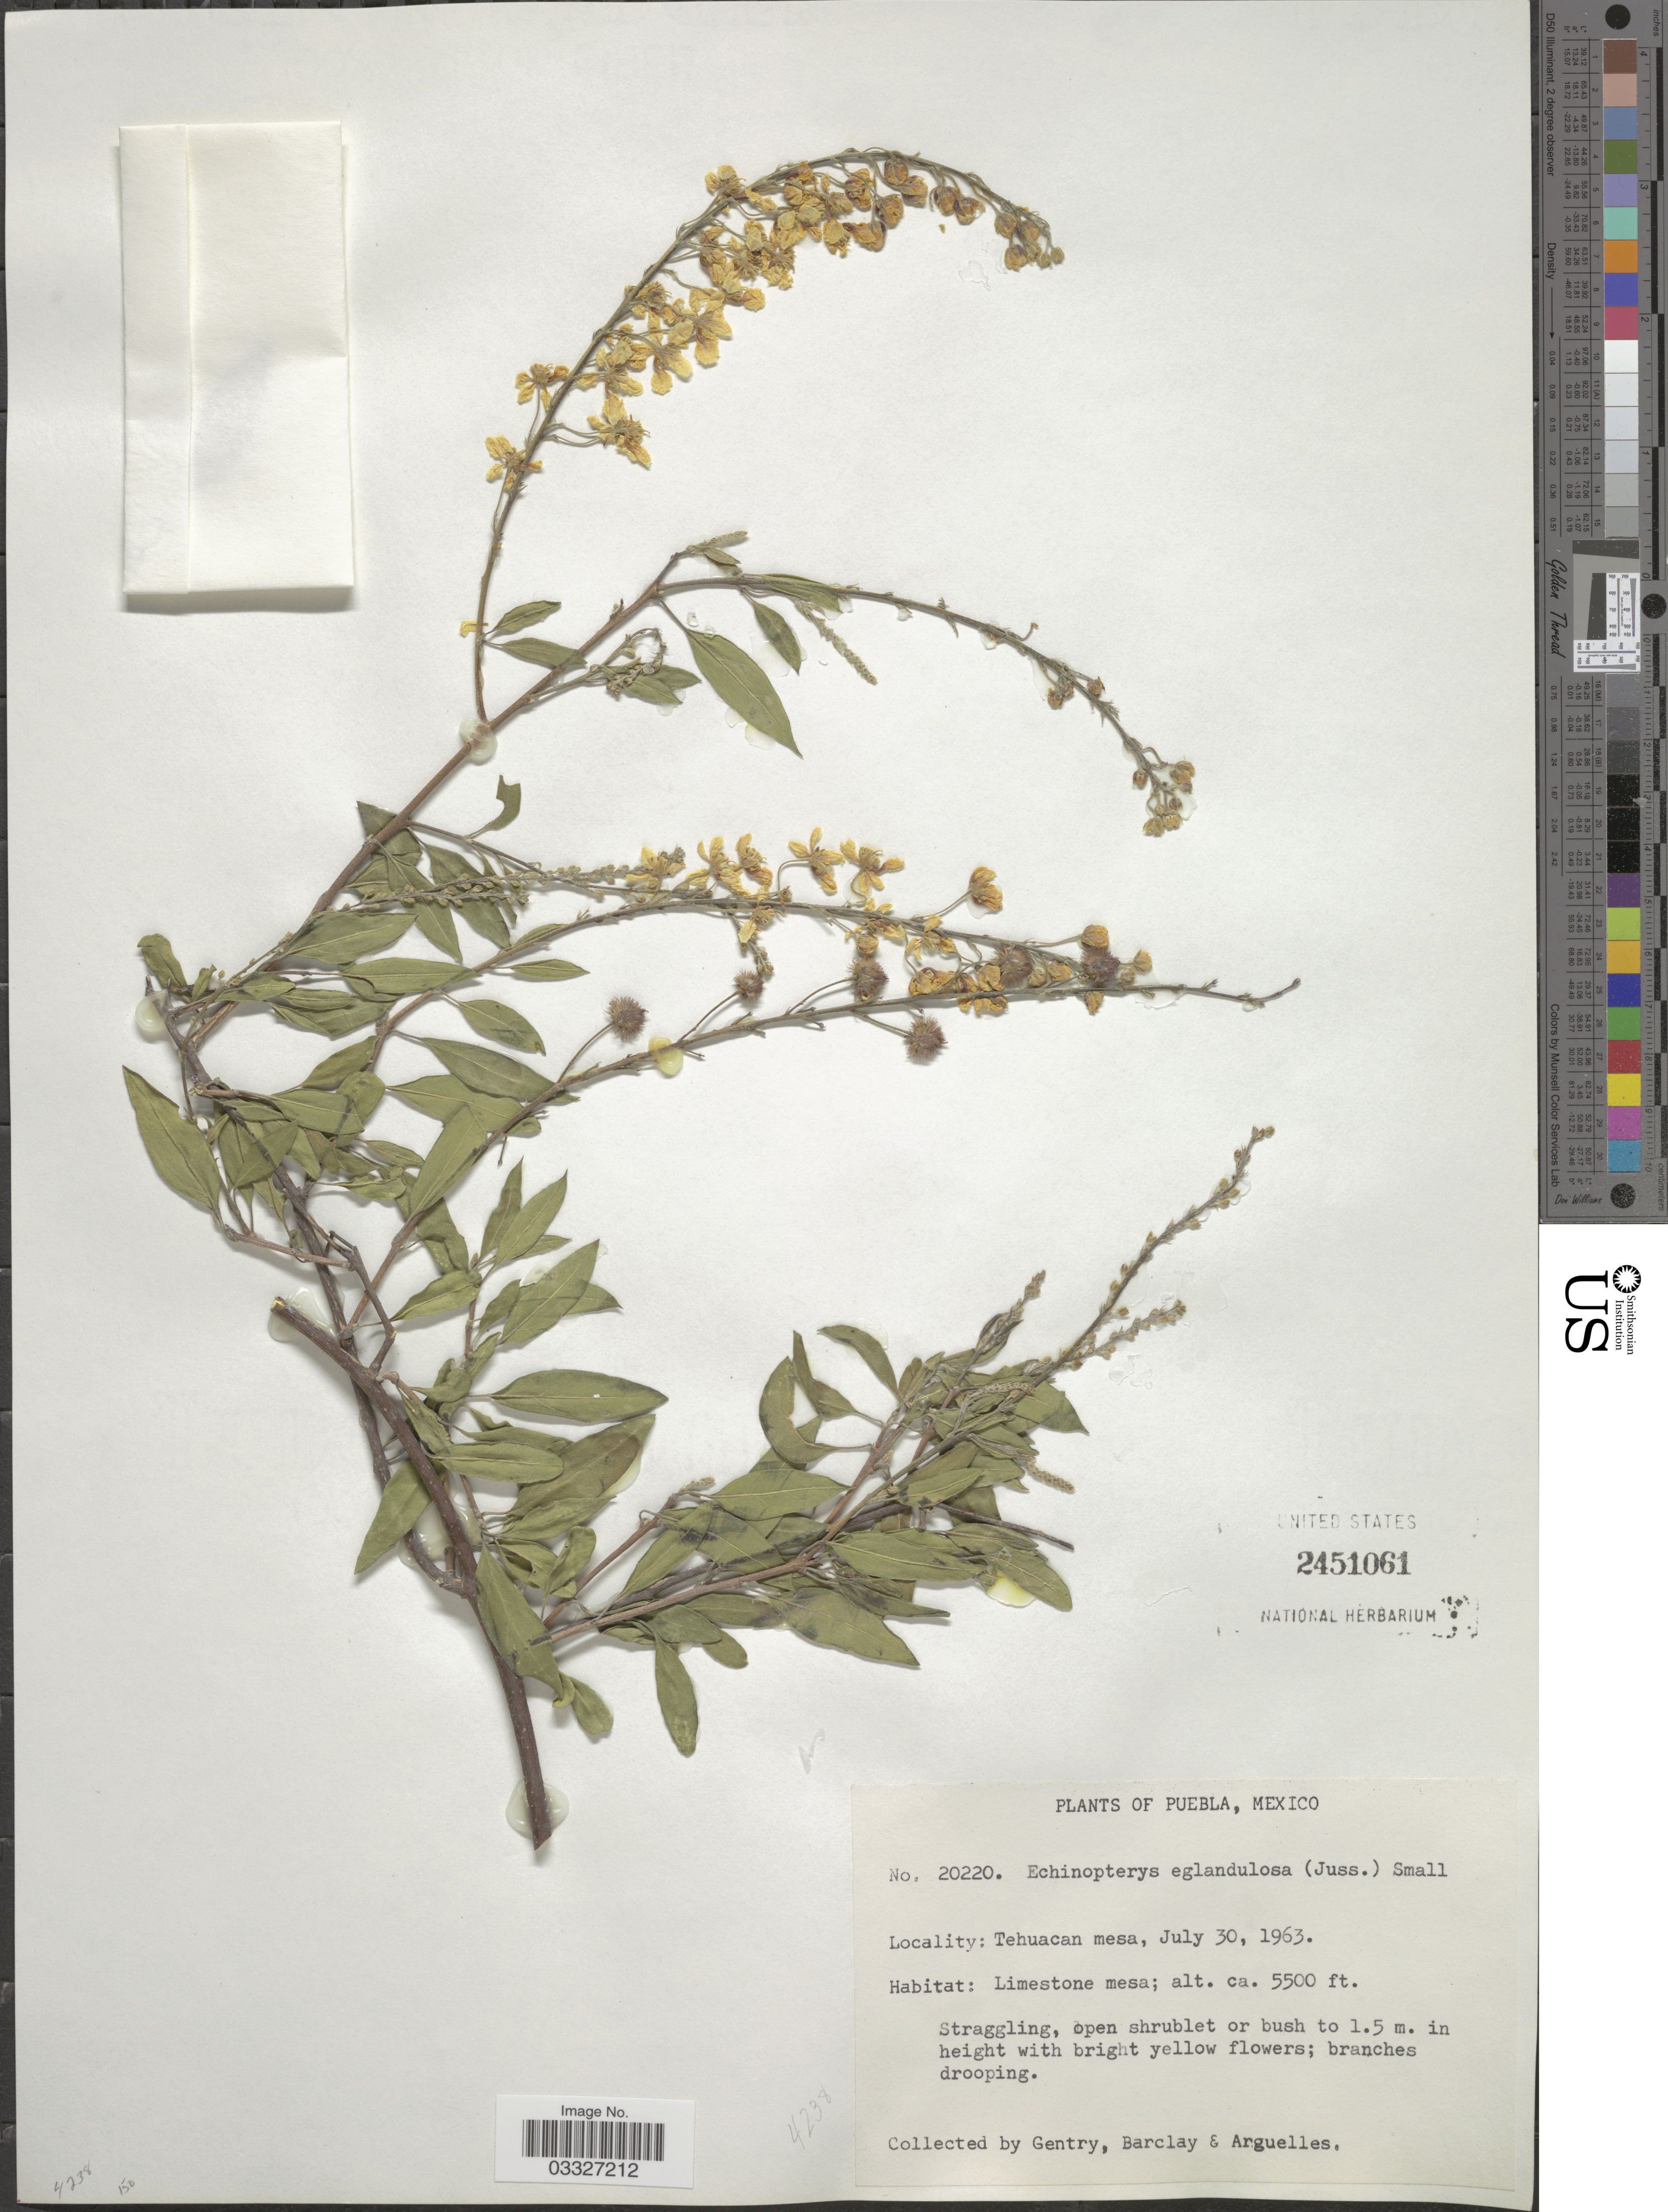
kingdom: Plantae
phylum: Tracheophyta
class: Magnoliopsida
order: Malpighiales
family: Malpighiaceae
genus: Echinopterys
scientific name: Echinopterys eglandulosa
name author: (A. Juss.) Small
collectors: Gentry, --, -- Barclay & Arguelles, --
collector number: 20220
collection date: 1963-07-30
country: Mexico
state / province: Puebla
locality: Tehuacan mesa.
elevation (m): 1676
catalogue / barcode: US 2451061